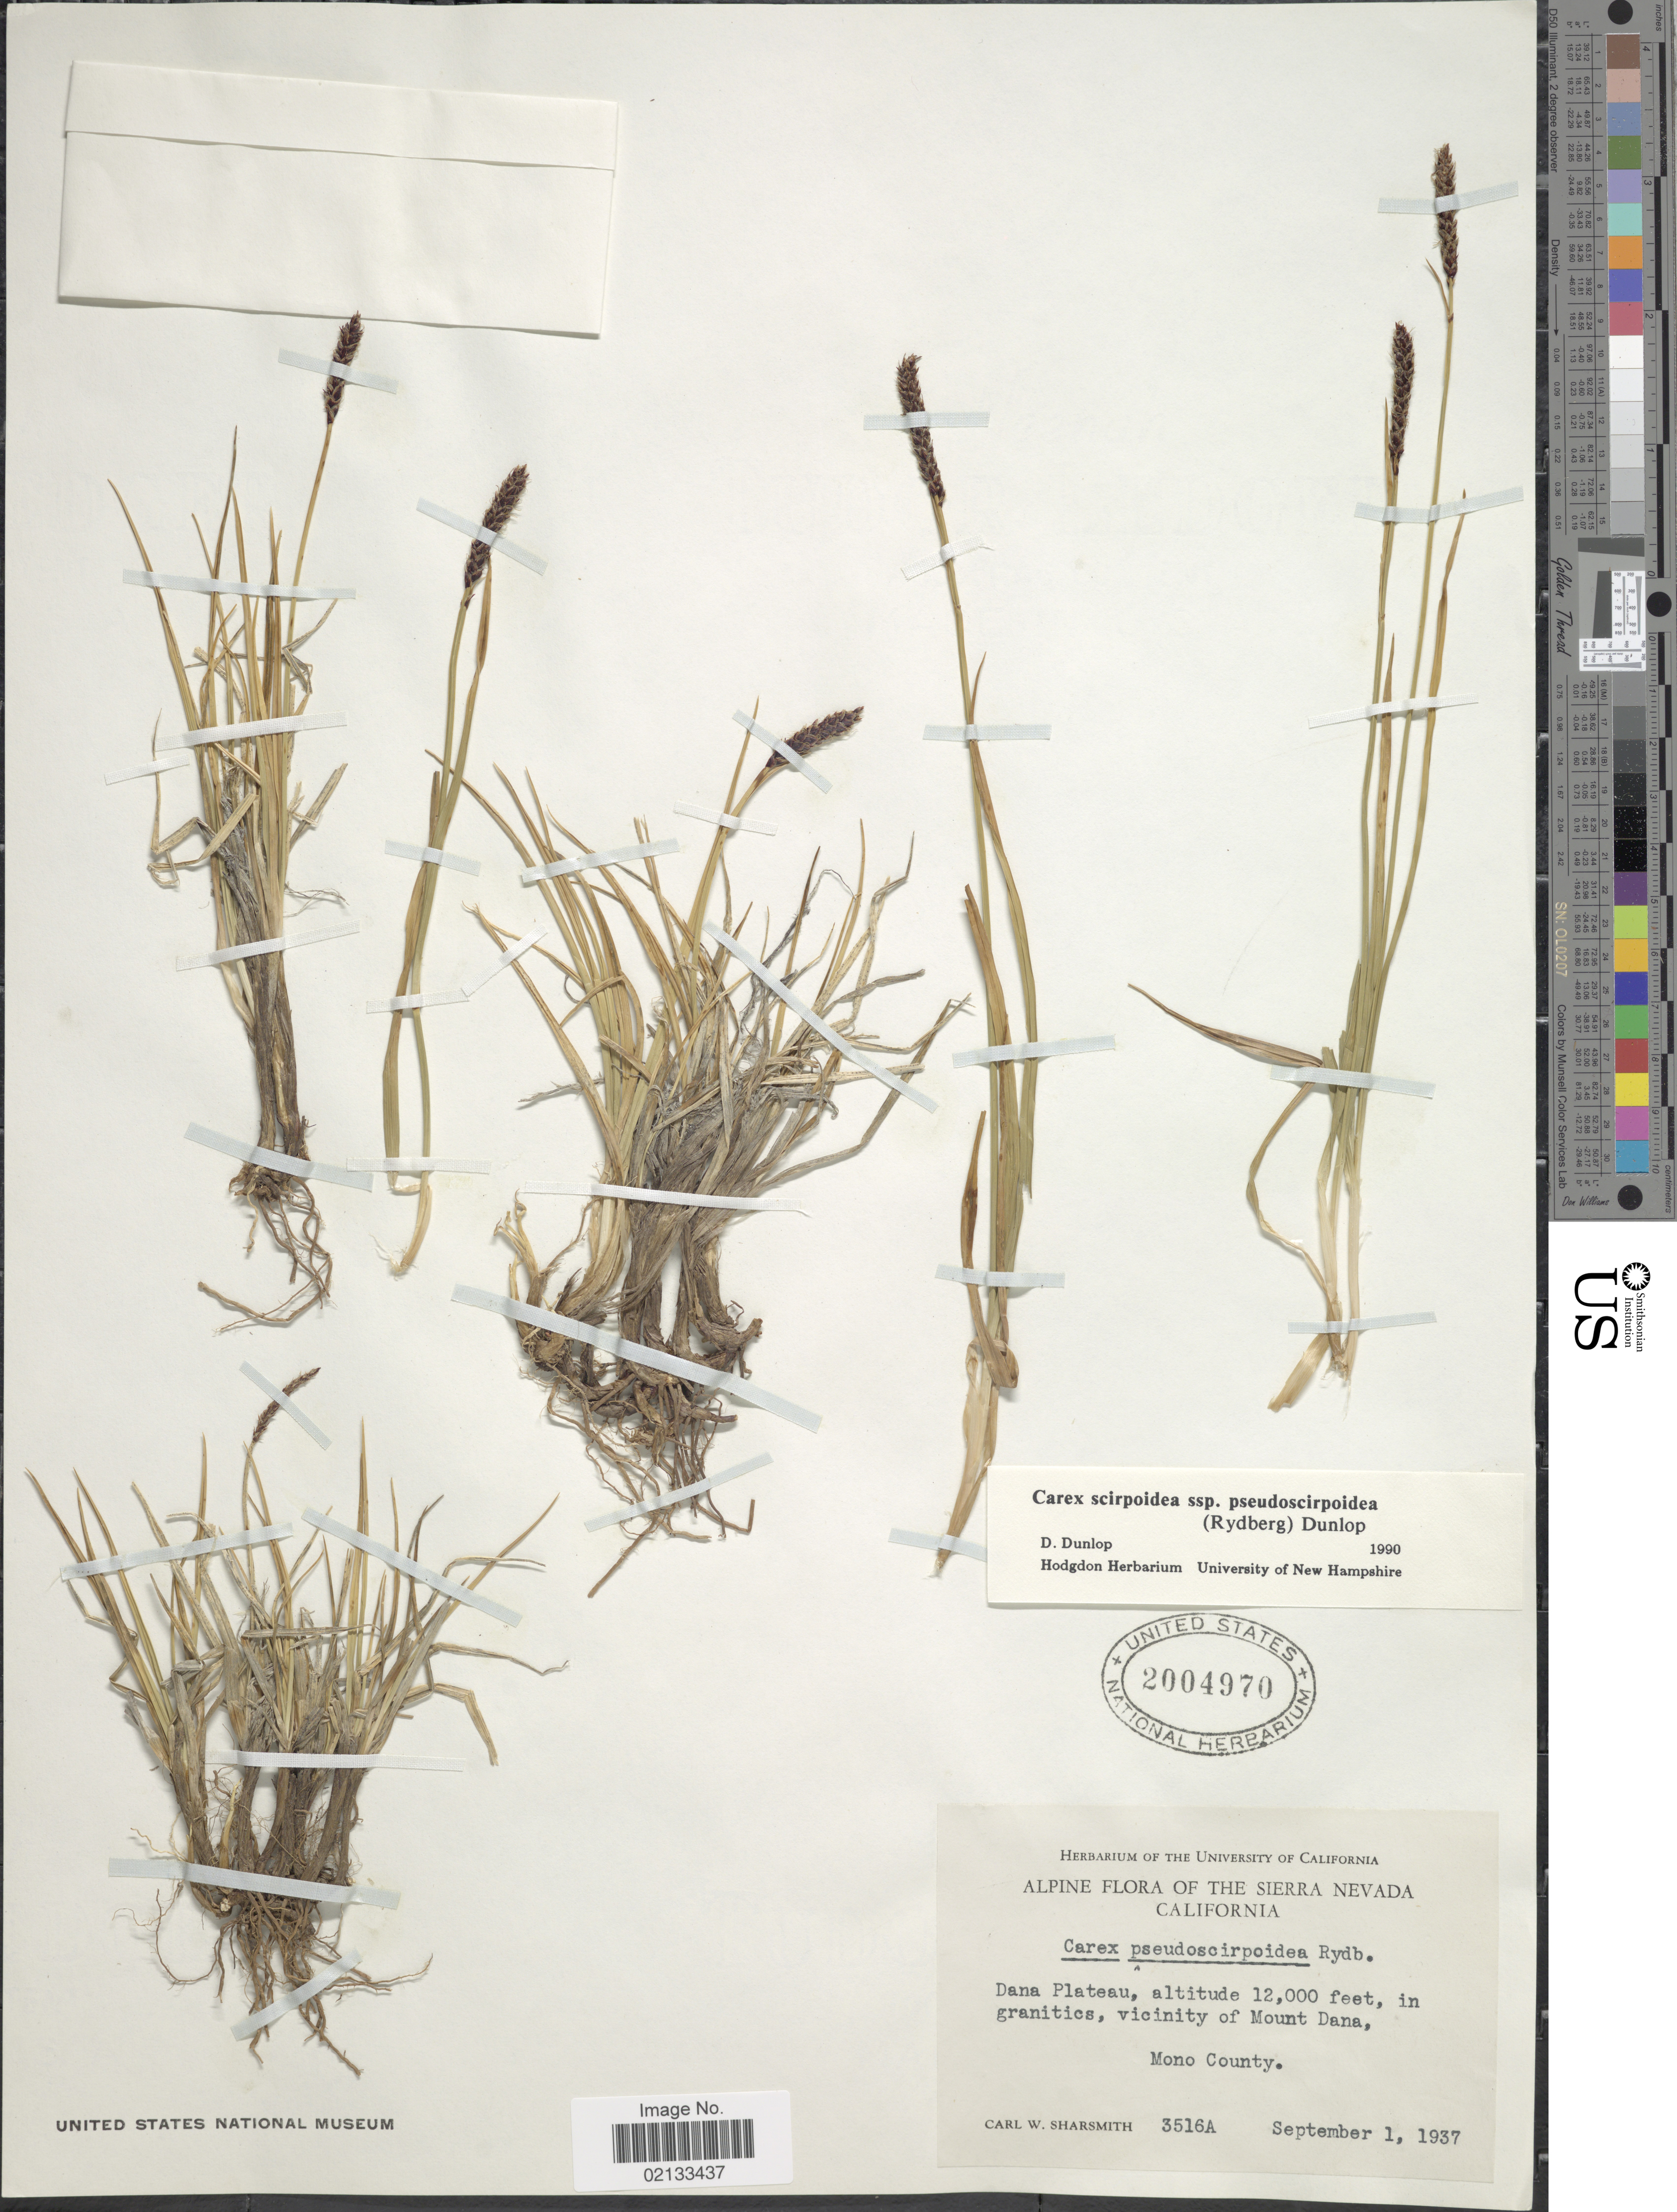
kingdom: Plantae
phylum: Tracheophyta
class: Liliopsida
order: Poales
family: Cyperaceae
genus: Carex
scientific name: Carex scirpoidea subsp. pseudoscirpoidea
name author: (Rydb.) Dunlop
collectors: C. Sharsmith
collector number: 3516A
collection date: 1937-09-01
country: United States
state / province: California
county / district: Mono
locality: Alpine of The Sierra Nevada, Dana Plateau, in graniticis, vicinity of Mount Dana, Mono County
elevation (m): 3658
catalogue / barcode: US 2004970